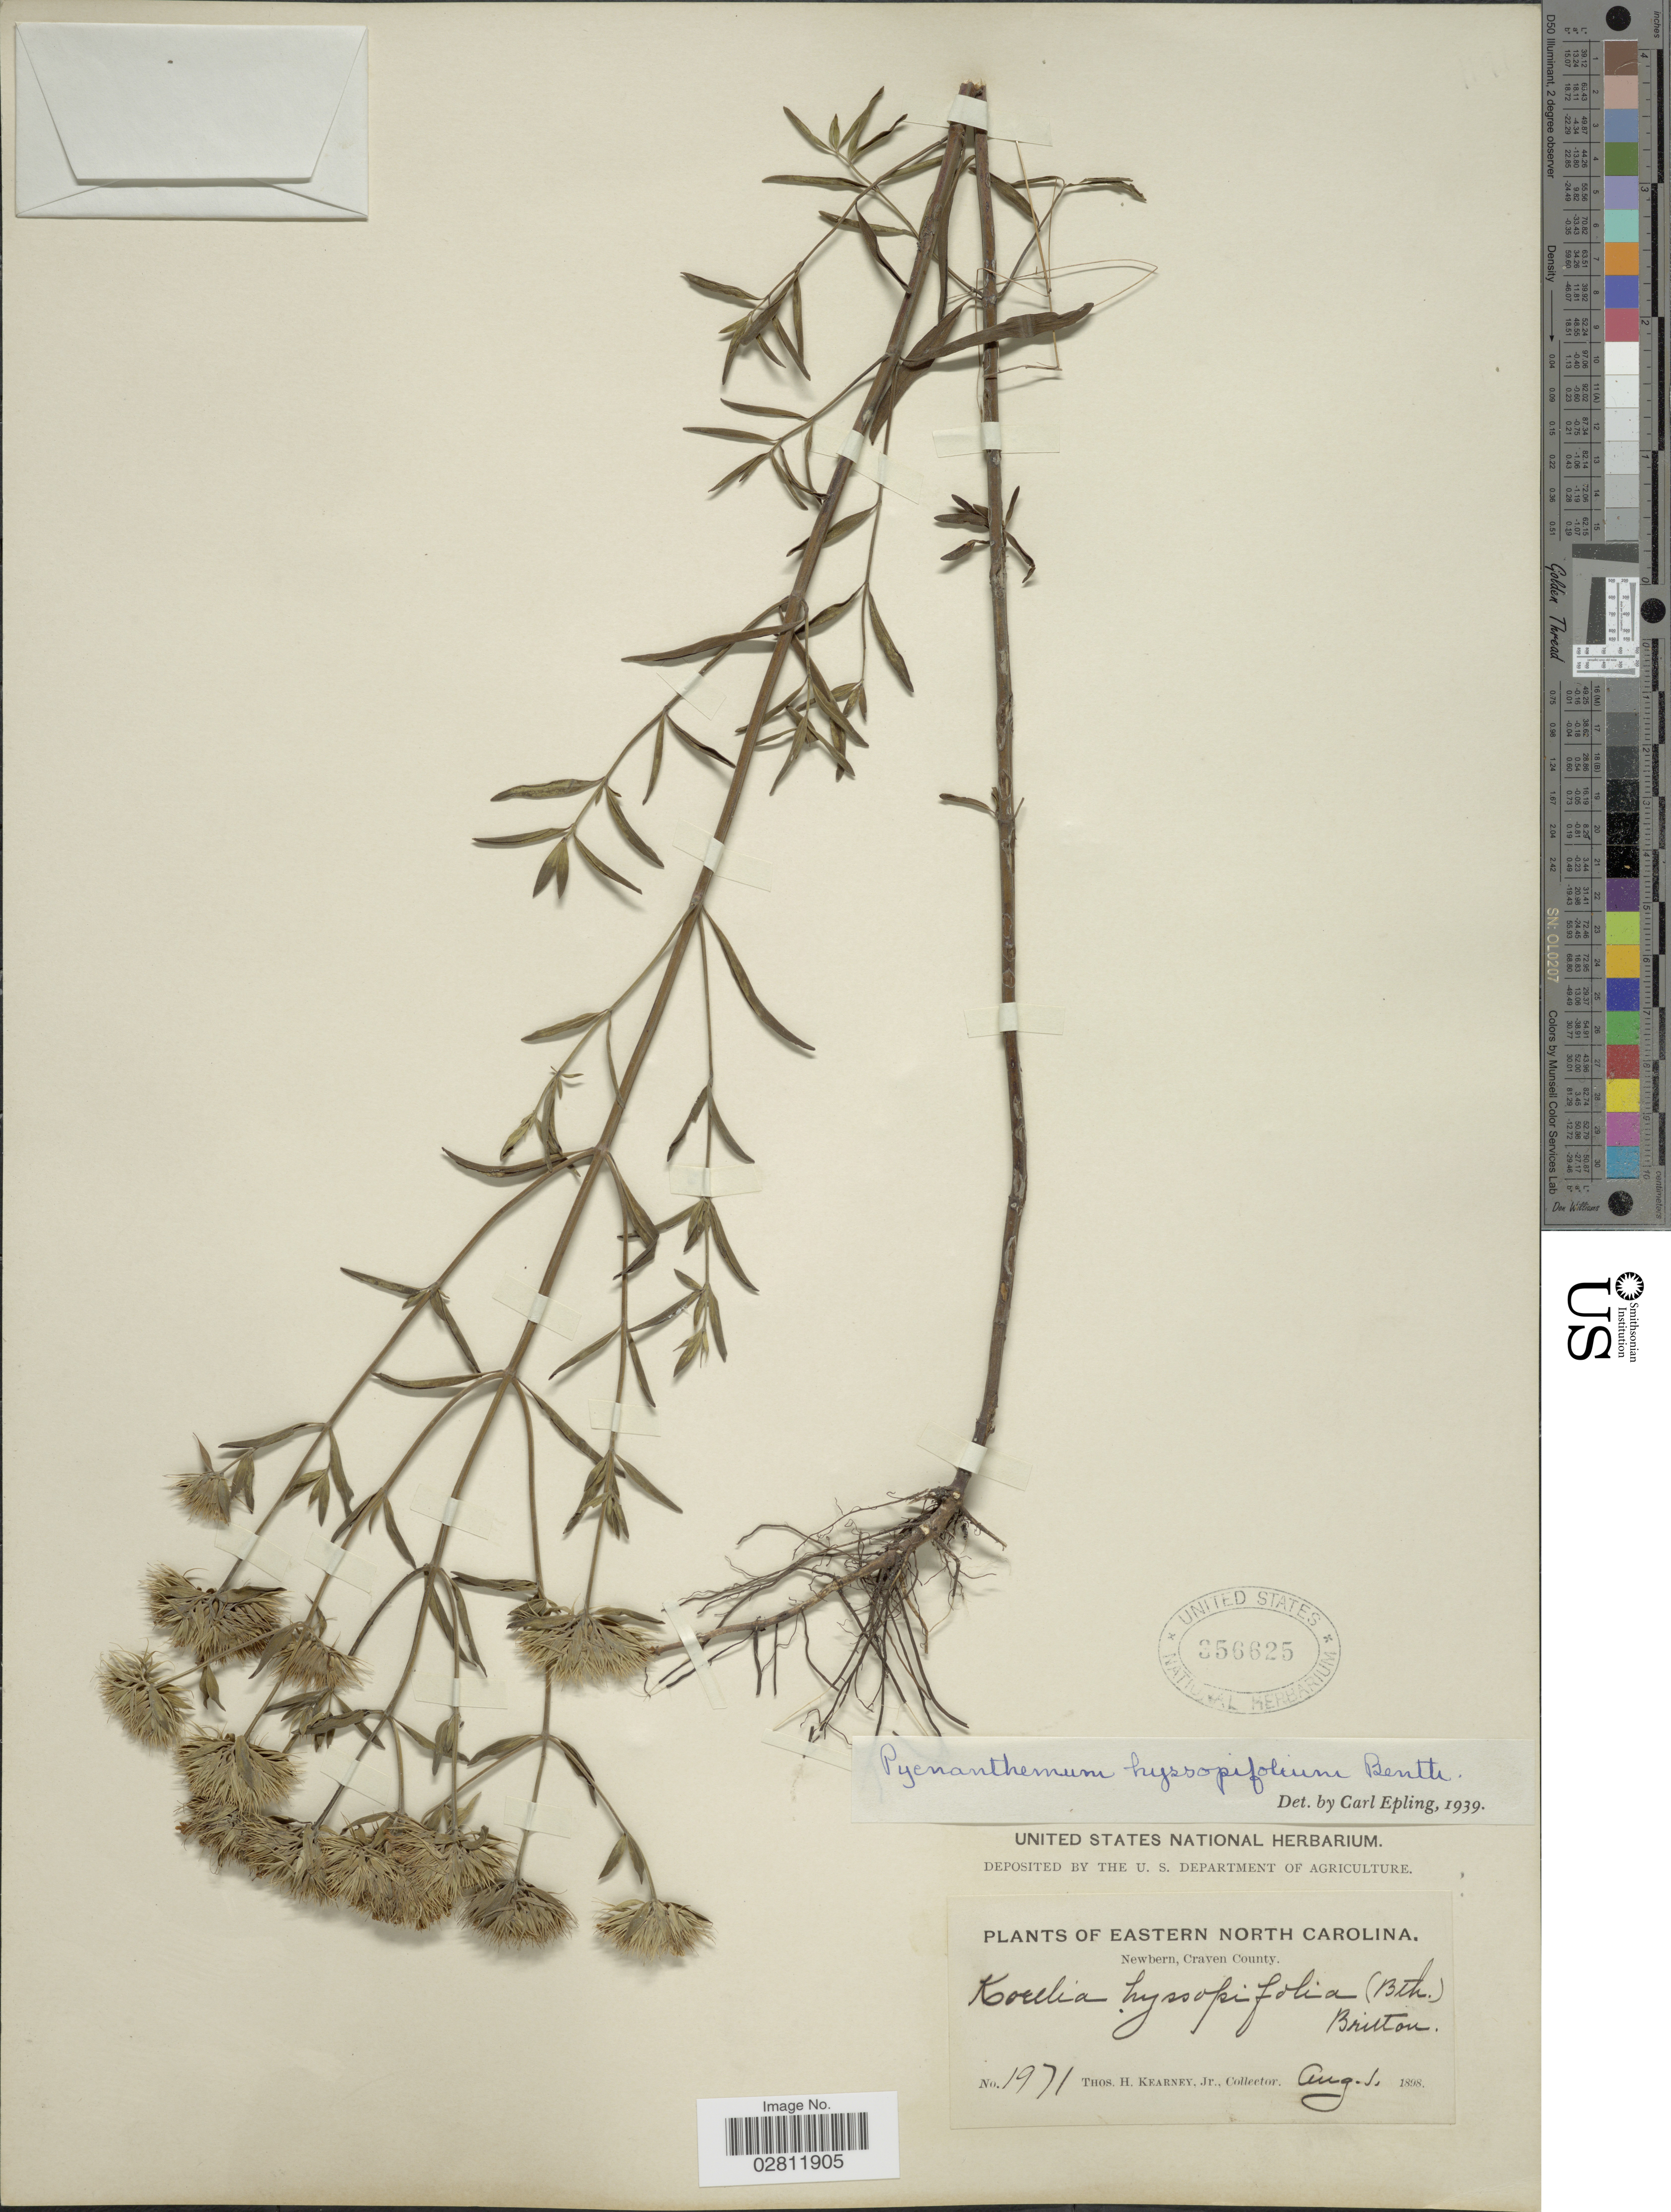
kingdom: Plantae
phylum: Tracheophyta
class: Magnoliopsida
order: Lamiales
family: Lamiaceae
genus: Pycnanthemum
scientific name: Pycnanthemum flexuosum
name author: (Walter) Britton, Stearns & Poggenb.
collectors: T. H. Kearney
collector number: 1971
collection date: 1898-08-01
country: United States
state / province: North Carolina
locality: Eastern North Carolina. Newbern, Craven County.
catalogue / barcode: US 356625